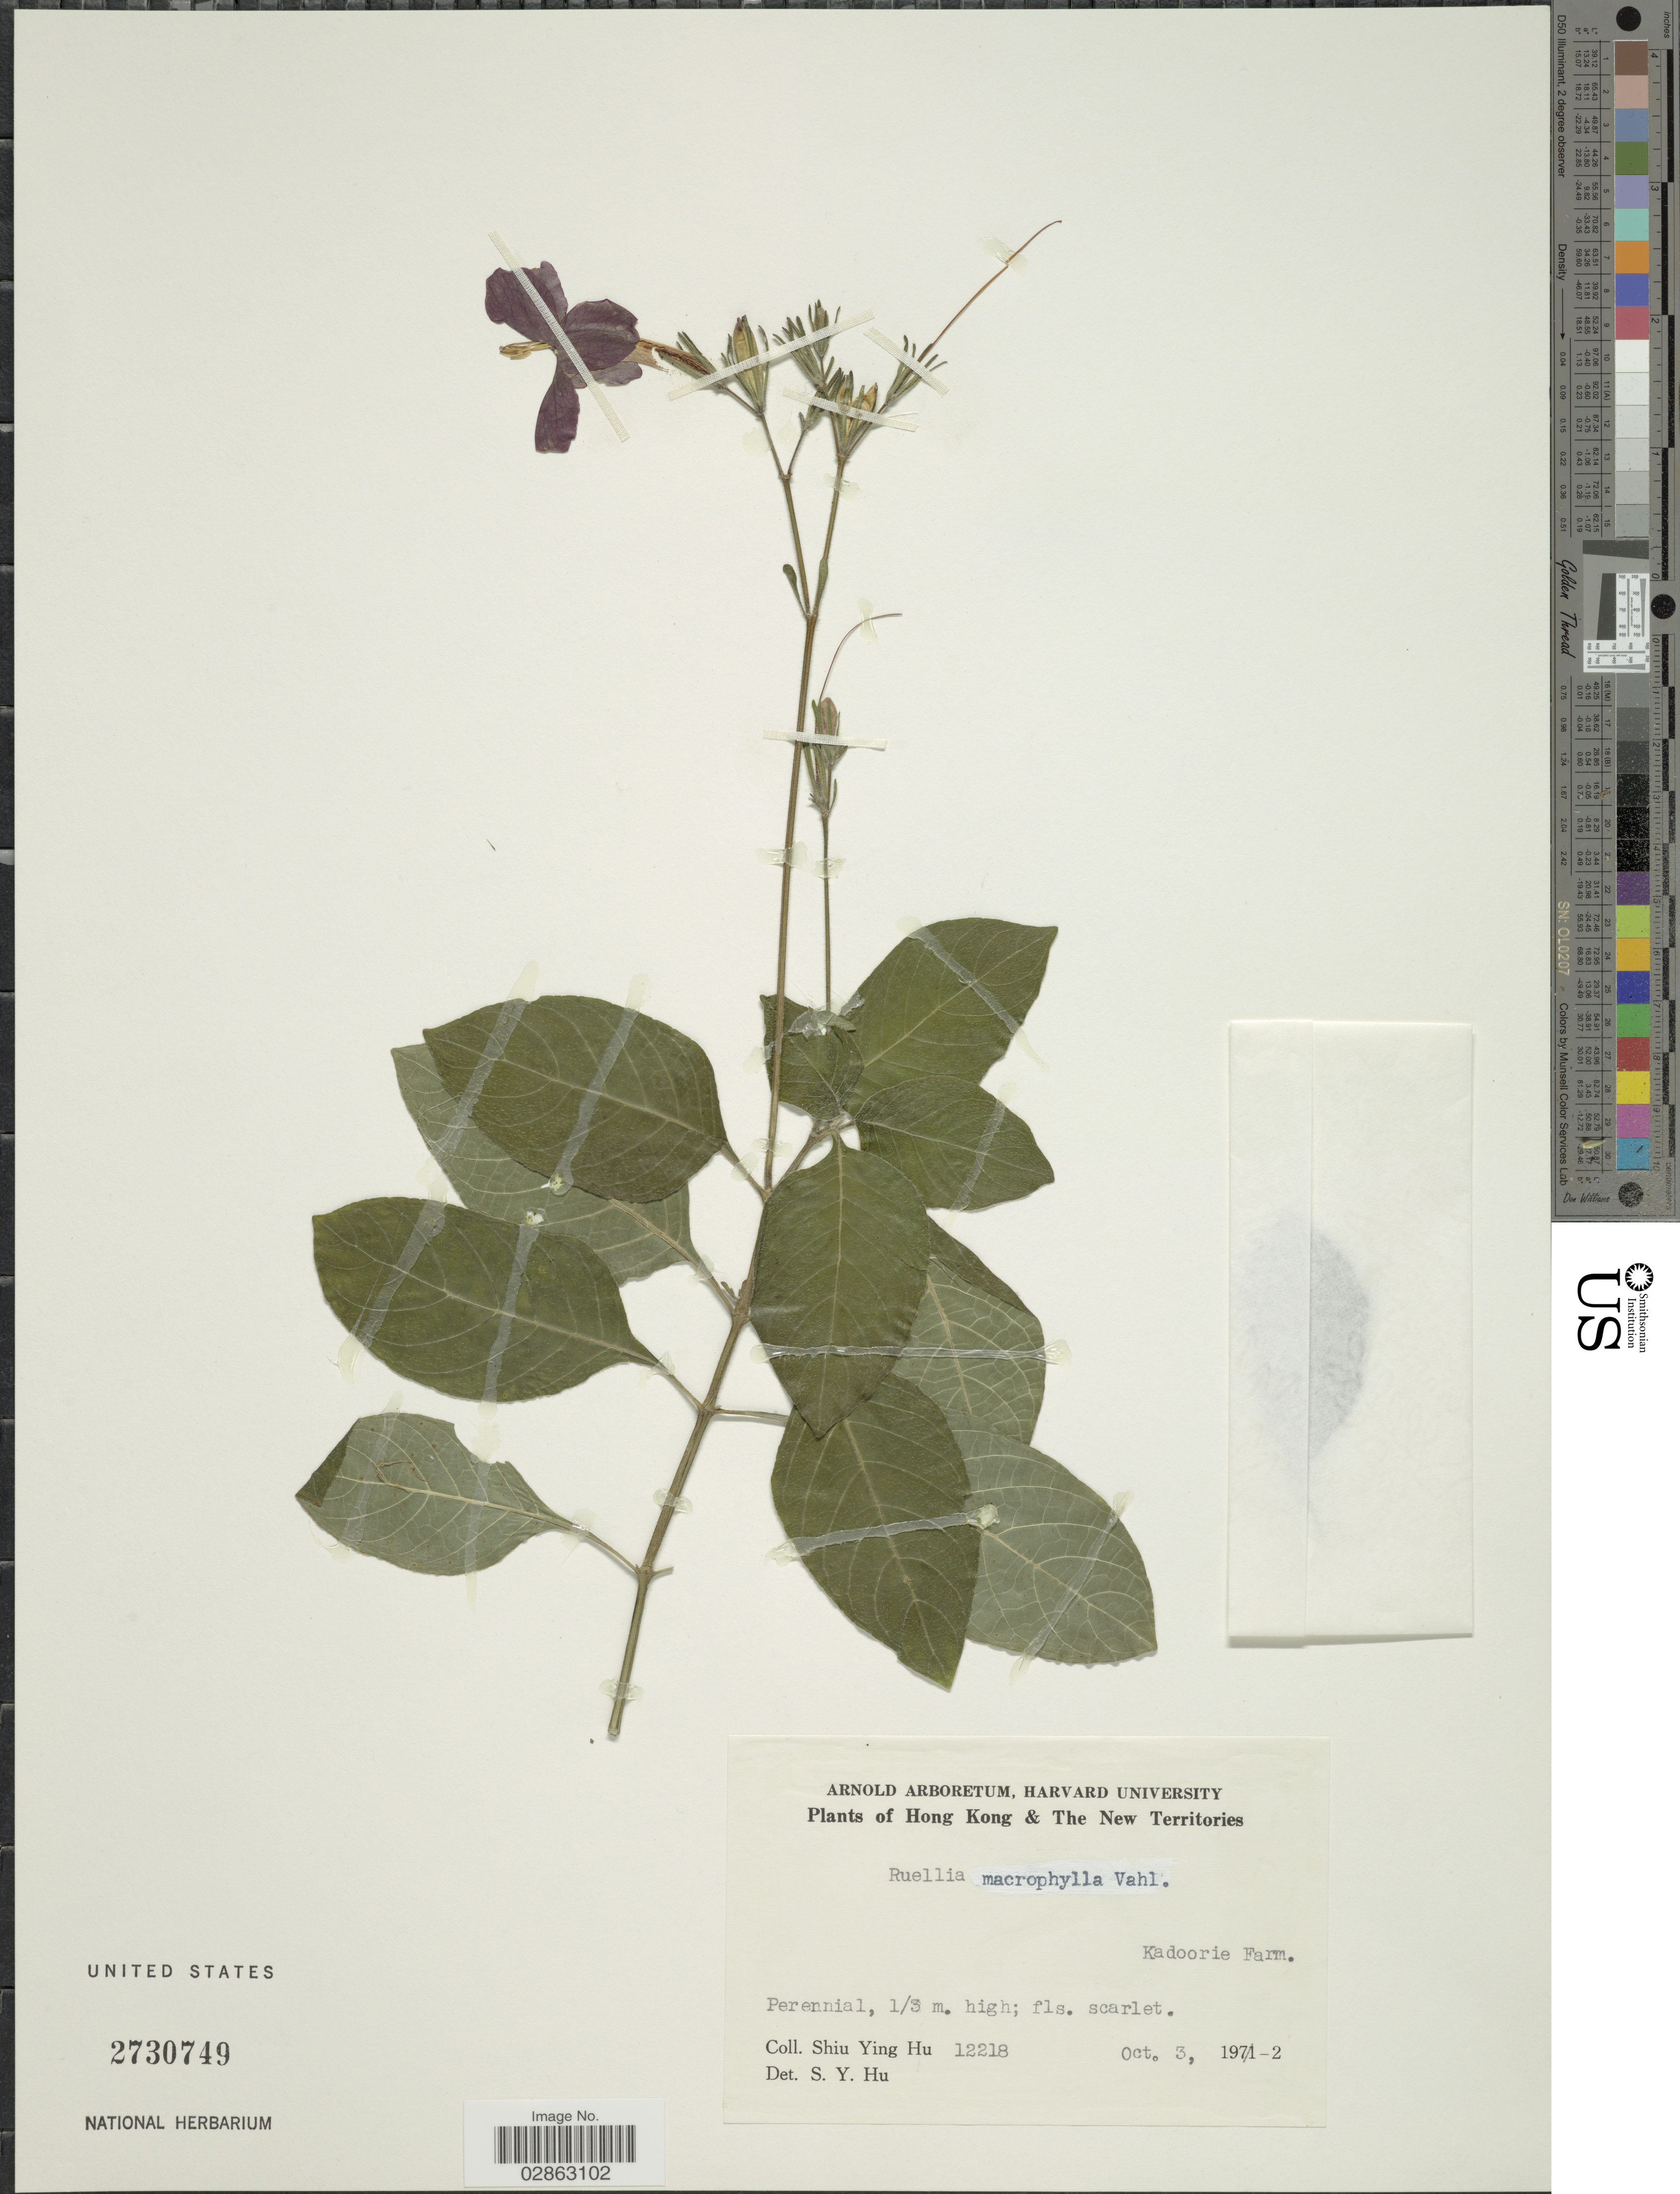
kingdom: Plantae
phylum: Tracheophyta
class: Magnoliopsida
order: Lamiales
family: Acanthaceae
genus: Ruellia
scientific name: Ruellia macrophylla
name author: Vahl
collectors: S. Y. Hu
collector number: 12218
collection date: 1972-10-03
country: China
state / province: Hong Kong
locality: The New Territories. Kadoorie Farm.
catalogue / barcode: US 2730749